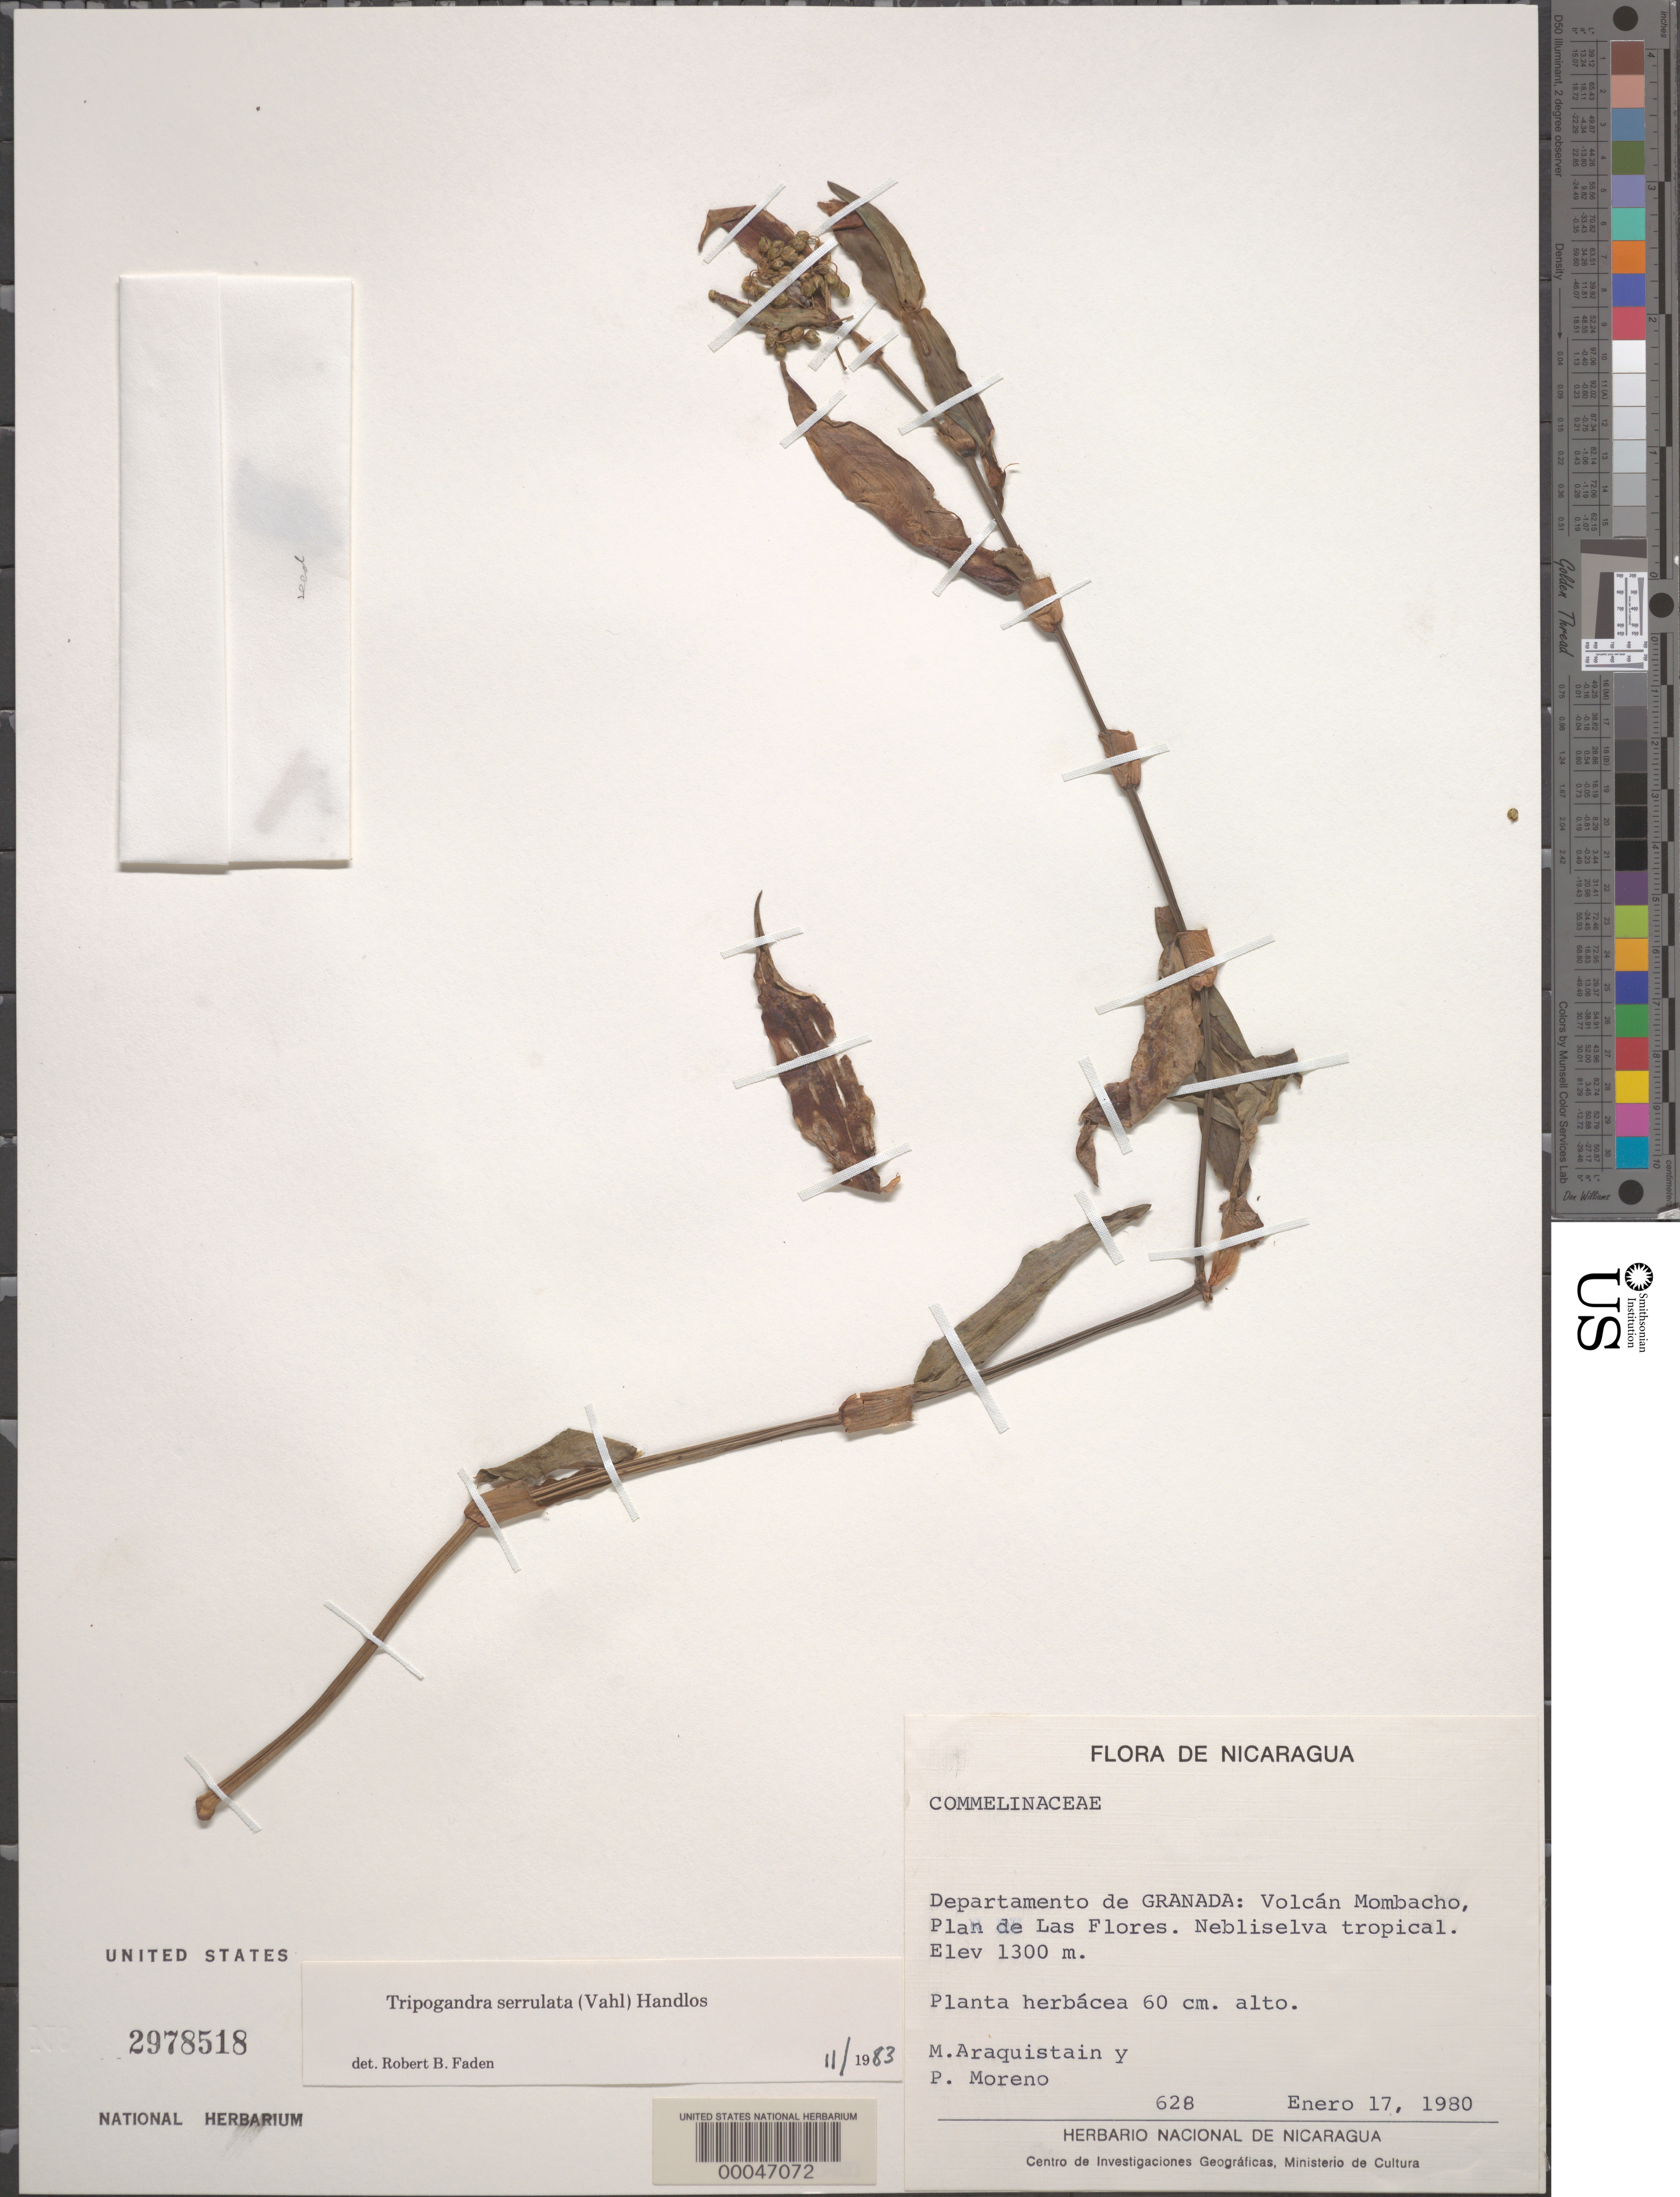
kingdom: Plantae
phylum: Tracheophyta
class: Liliopsida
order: Commelinales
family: Commelinaceae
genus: Tripogandra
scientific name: Tripogandra serrulata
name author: (Vahl) Handlos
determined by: Faden, Robert B., (US), Smithsonian Institution - National Museum of Natural History (UNITED STATES)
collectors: M. Araquistain & P. Moreno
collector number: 628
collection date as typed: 17 Jan 1980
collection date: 1980-01-17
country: Nicaragua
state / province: Granada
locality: Volcan mombacho, plan de las flores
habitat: Tropical forest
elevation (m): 1300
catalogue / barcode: US 2978518